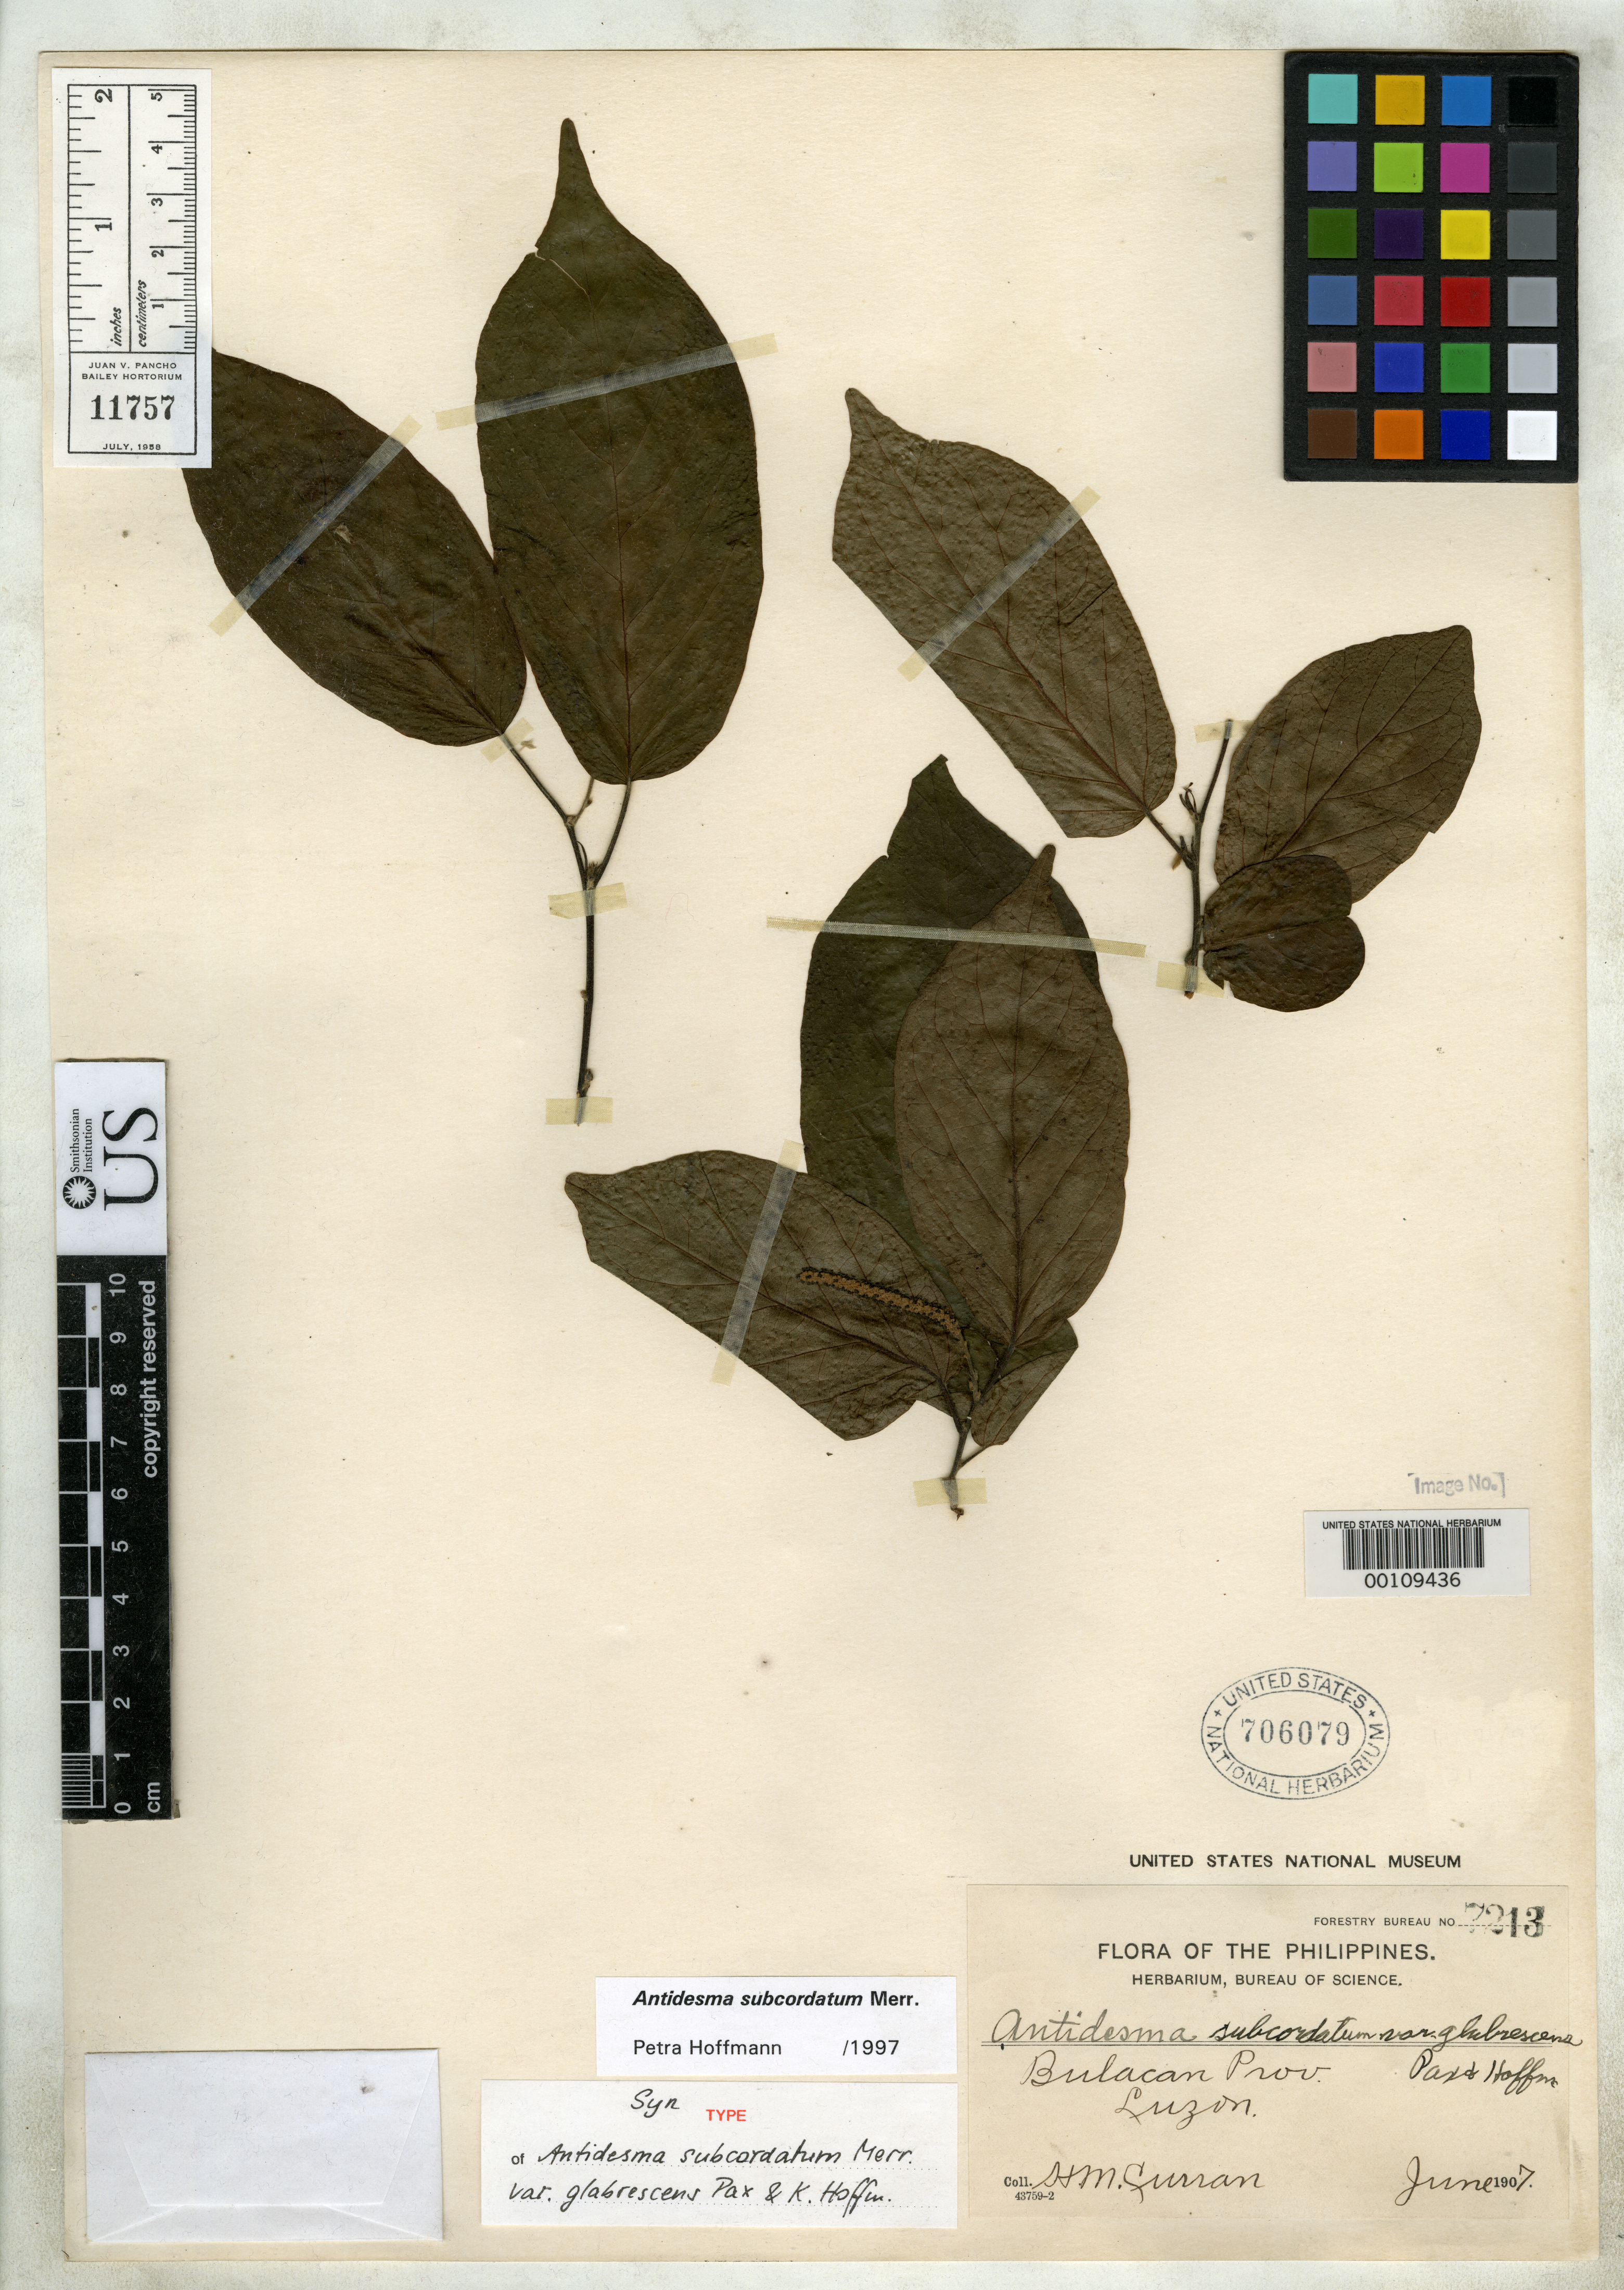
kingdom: Plantae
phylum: Tracheophyta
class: Magnoliopsida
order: Malpighiales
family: Phyllanthaceae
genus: Antidesma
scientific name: Antidesma subcordatum var. glabrescens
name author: Pax & K. Hoffm. in Engl.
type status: Isosyntype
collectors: H. M. Curran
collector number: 7213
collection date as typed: Jun 1907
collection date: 1907-06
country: Philippines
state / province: Central Luzon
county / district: Bulacan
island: Luzon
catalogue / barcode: US 706079